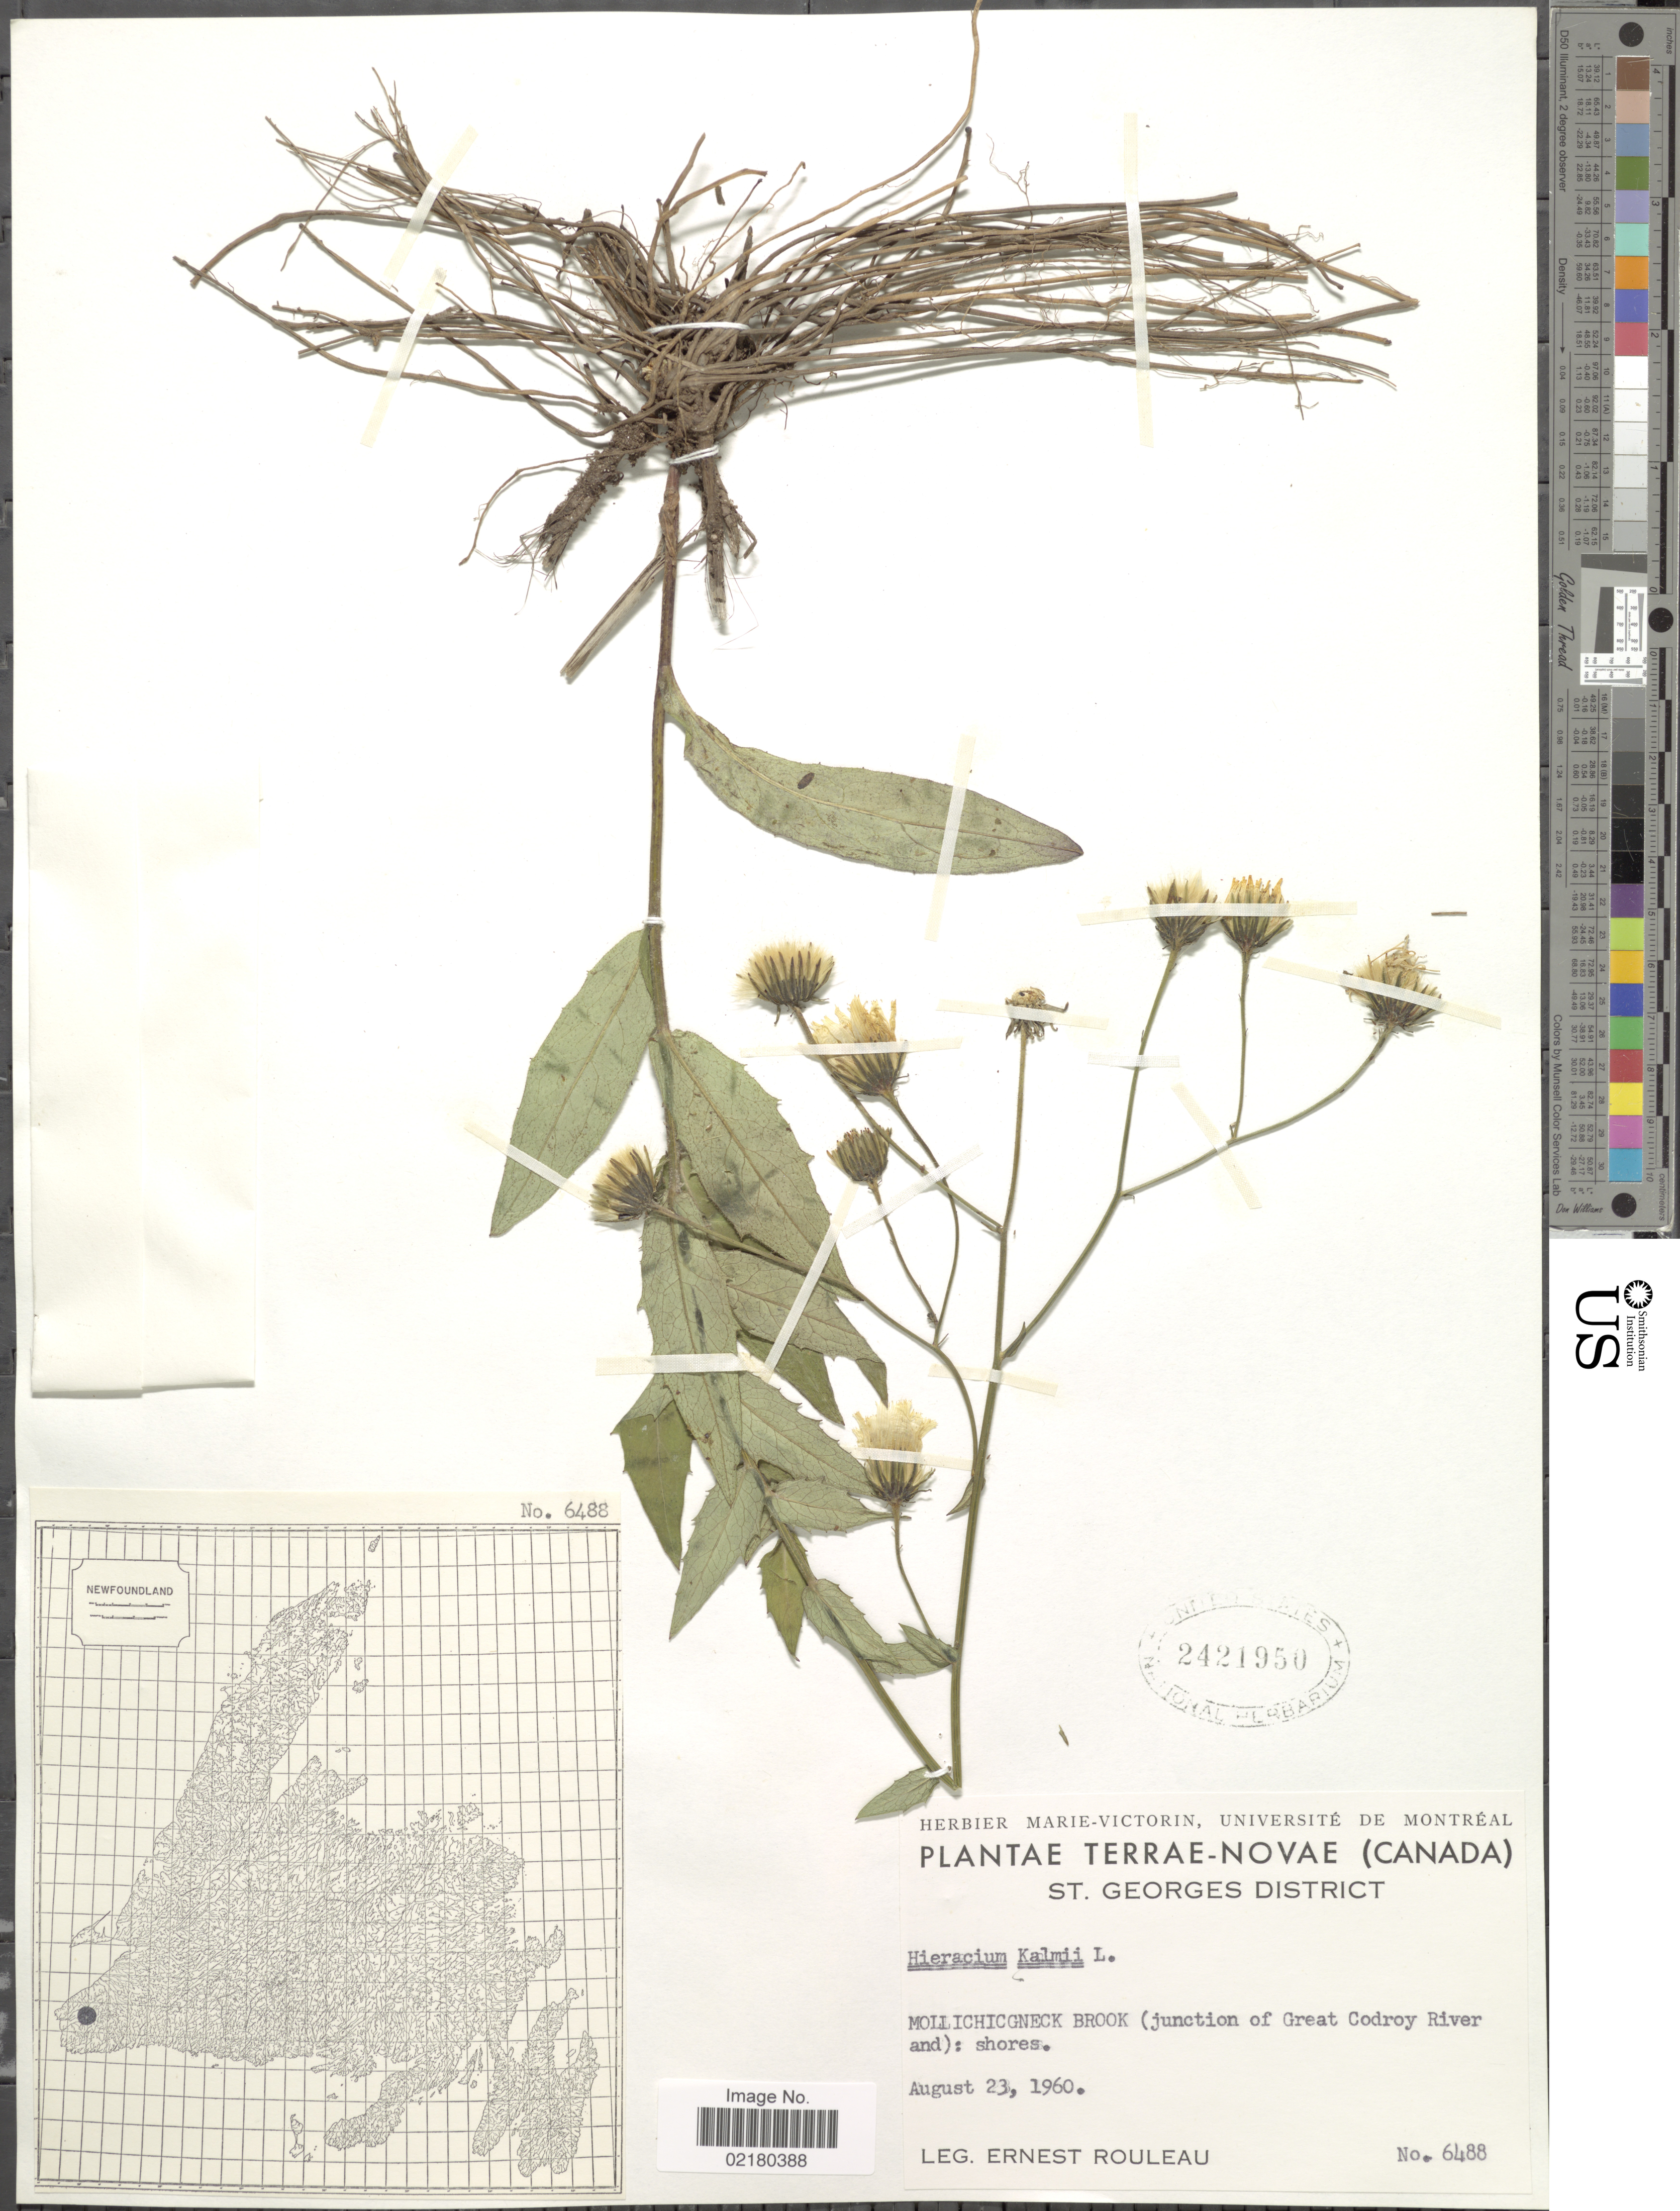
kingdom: Plantae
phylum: Tracheophyta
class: Magnoliopsida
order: Asterales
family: Asteraceae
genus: Hieracium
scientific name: Hieracium umbellatum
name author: L.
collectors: E. Rouleau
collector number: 6488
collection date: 1960-08-23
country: Canada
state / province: Newfoundland and Labrador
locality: Terrae-Novae, St. Georges District, Mollichicgneck Brook (junction of Great Codroy River and): shores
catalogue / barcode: US 2421950